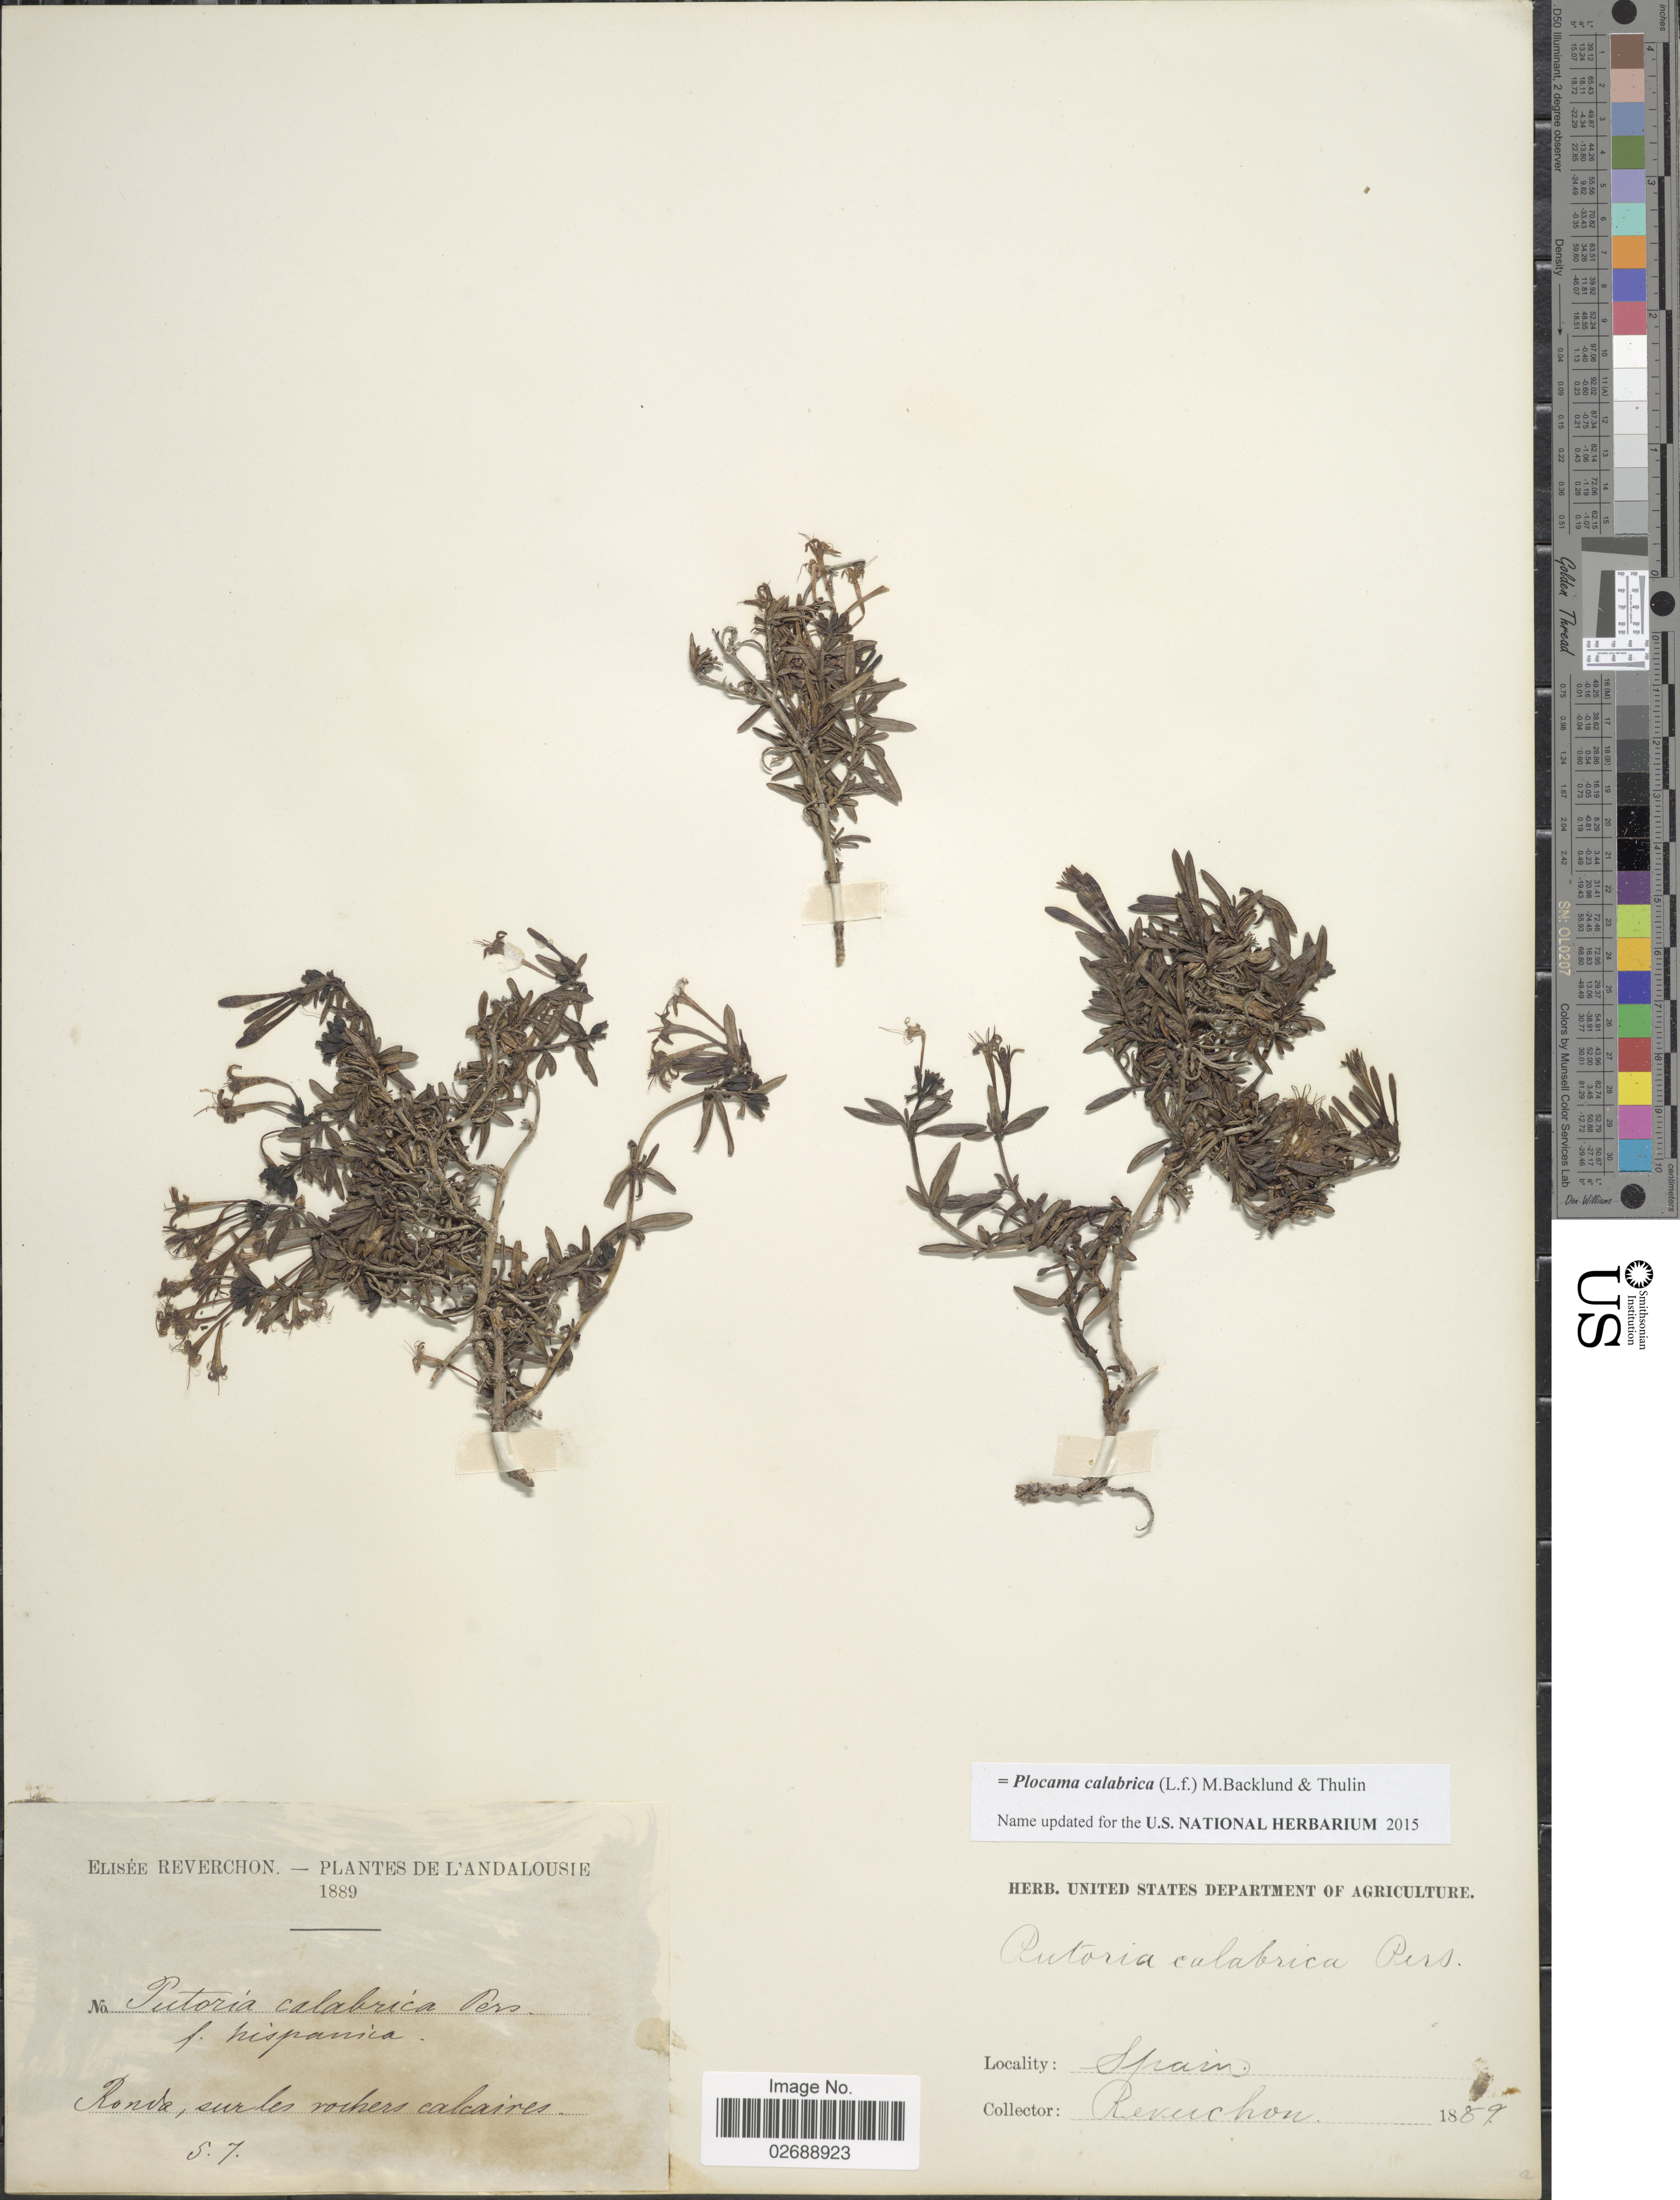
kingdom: Plantae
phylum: Tracheophyta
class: Magnoliopsida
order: Gentianales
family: Rubiaceae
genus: Plocama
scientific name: Plocama calabrica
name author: (L. f.) M.Backlund & Thulin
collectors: E. Reverchon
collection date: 1889-07-05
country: Spain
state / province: Andalucía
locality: L'Andalousie. Ronda